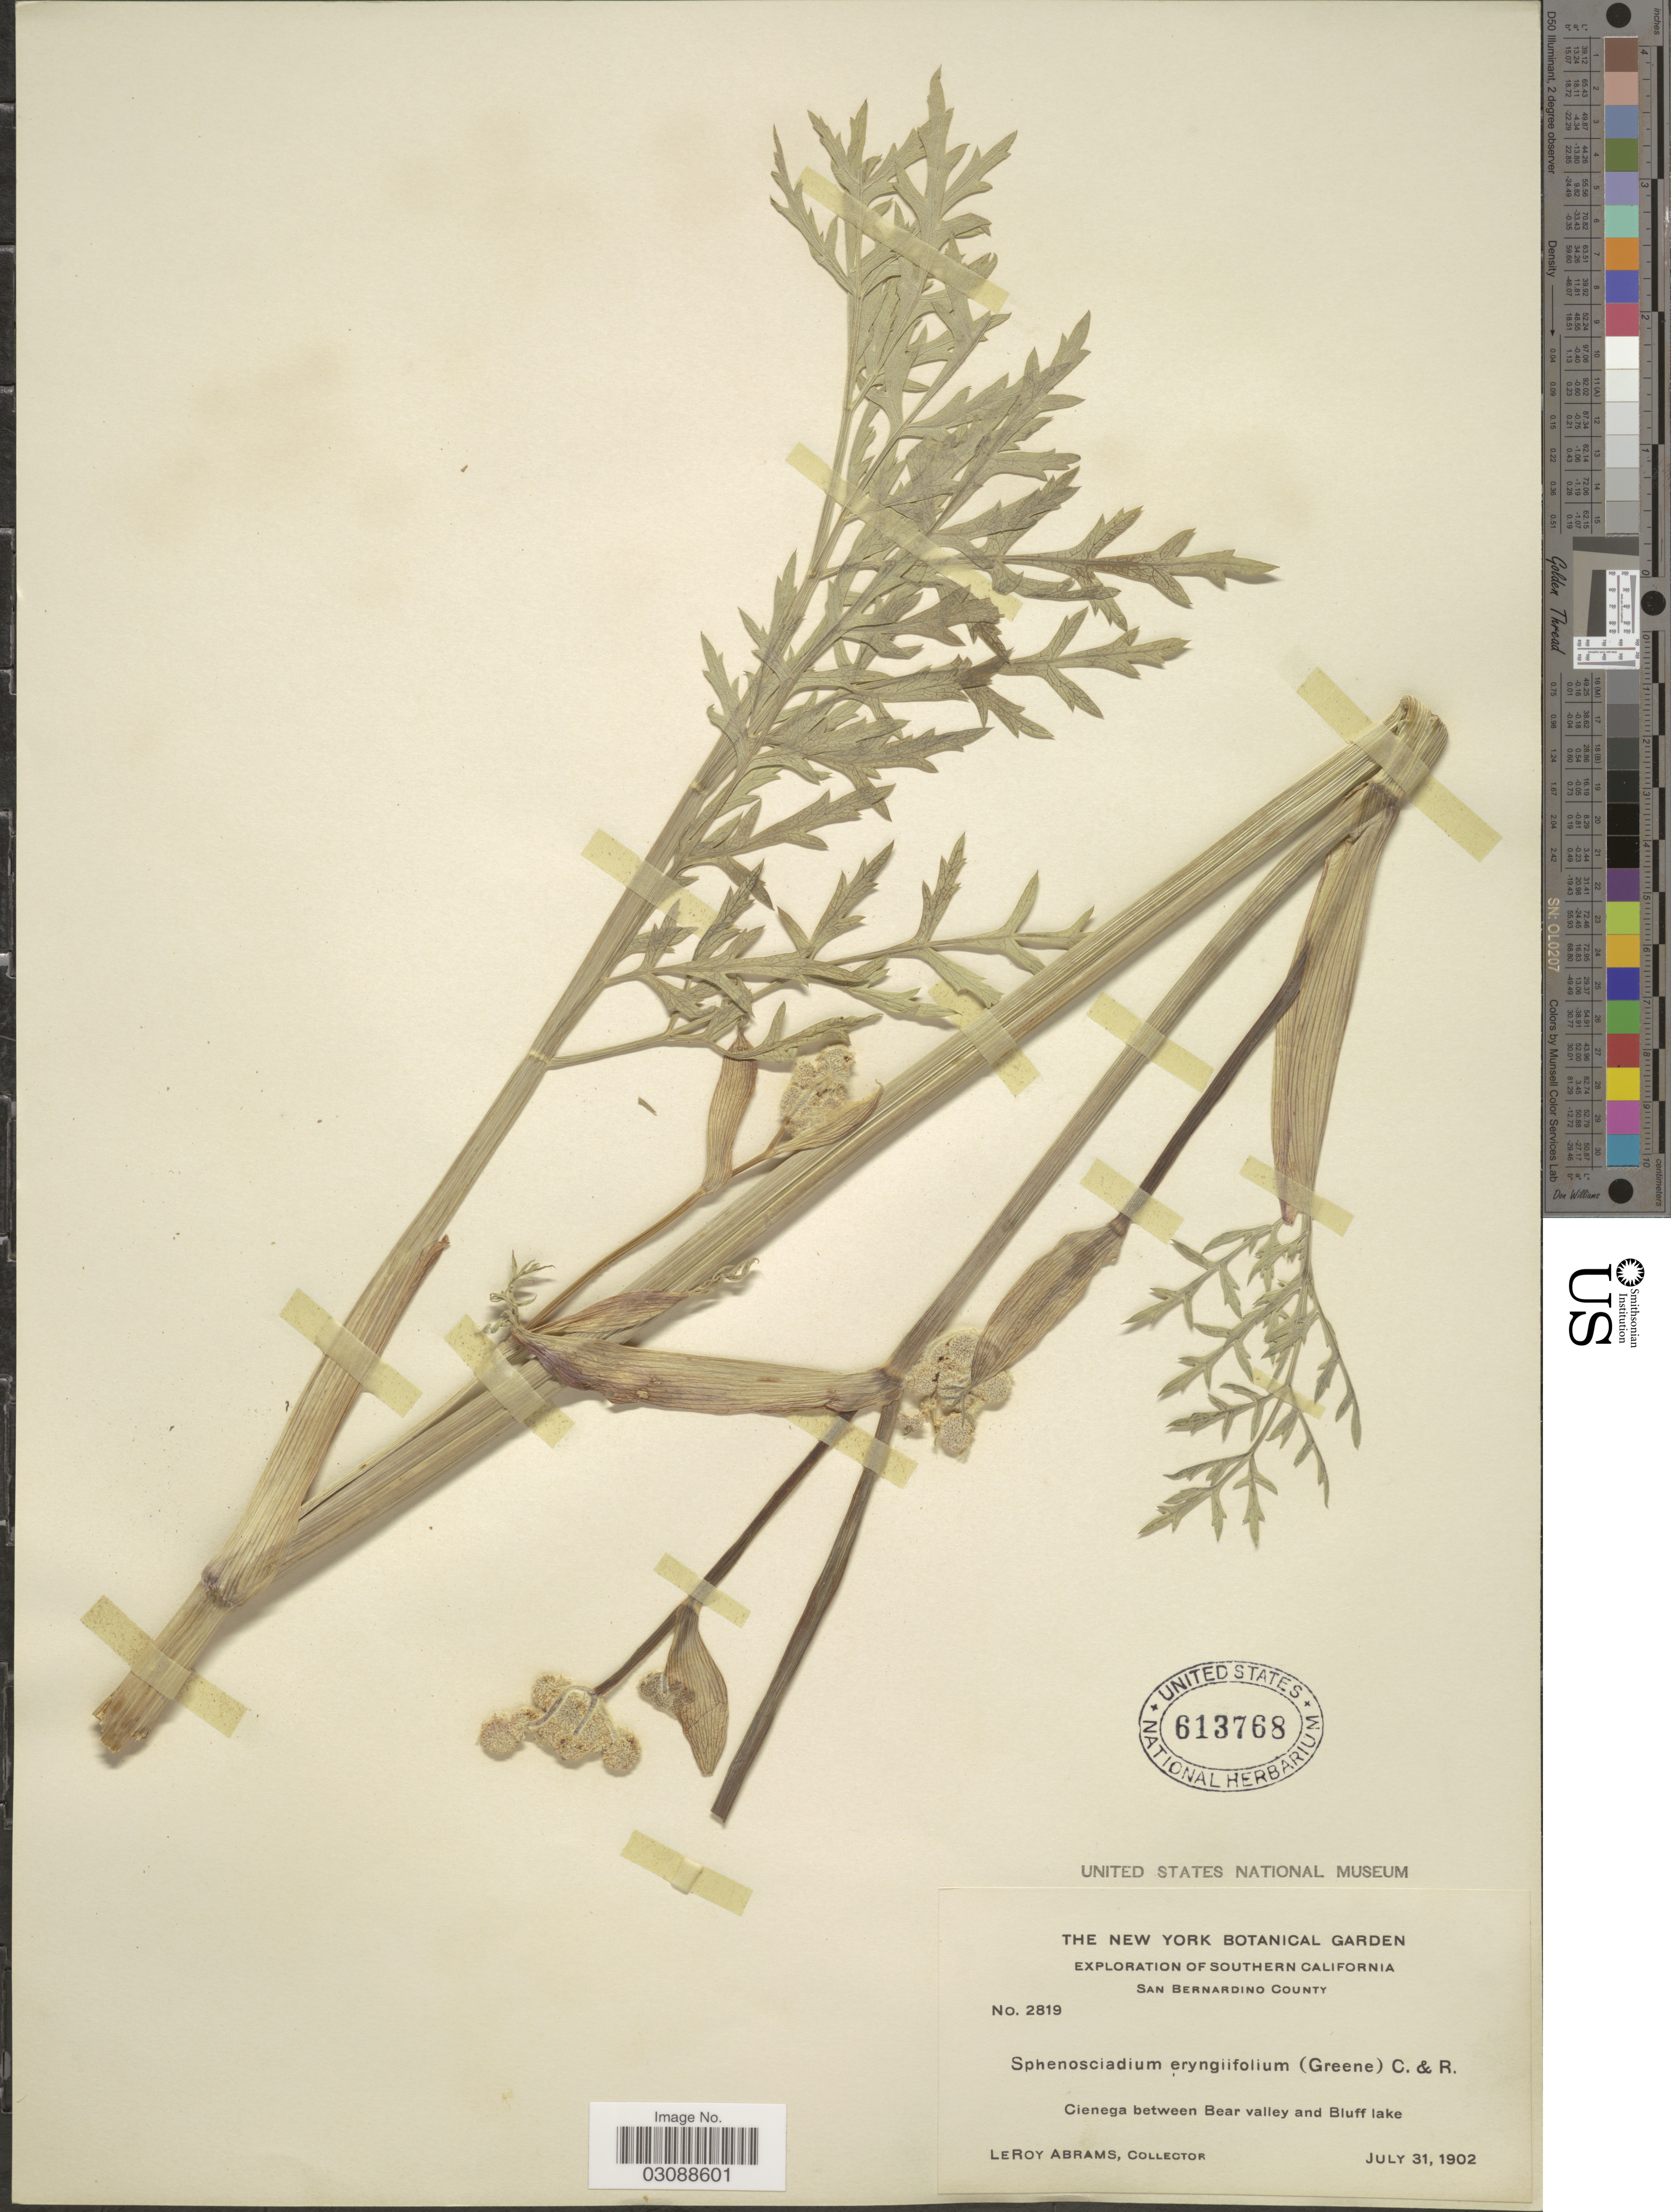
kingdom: Plantae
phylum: Tracheophyta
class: Magnoliopsida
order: Apiales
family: Apiaceae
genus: Sphenosciadium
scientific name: Sphenosciadium eryngiifolium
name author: (Greene) J.M. Coult. & Rose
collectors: L. Abrams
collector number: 2819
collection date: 1902-07-31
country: United States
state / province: California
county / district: San Bernardino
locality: Southern California. San Bernardino County. Cienega between Bear valley and Bluff lake.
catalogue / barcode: US 613768